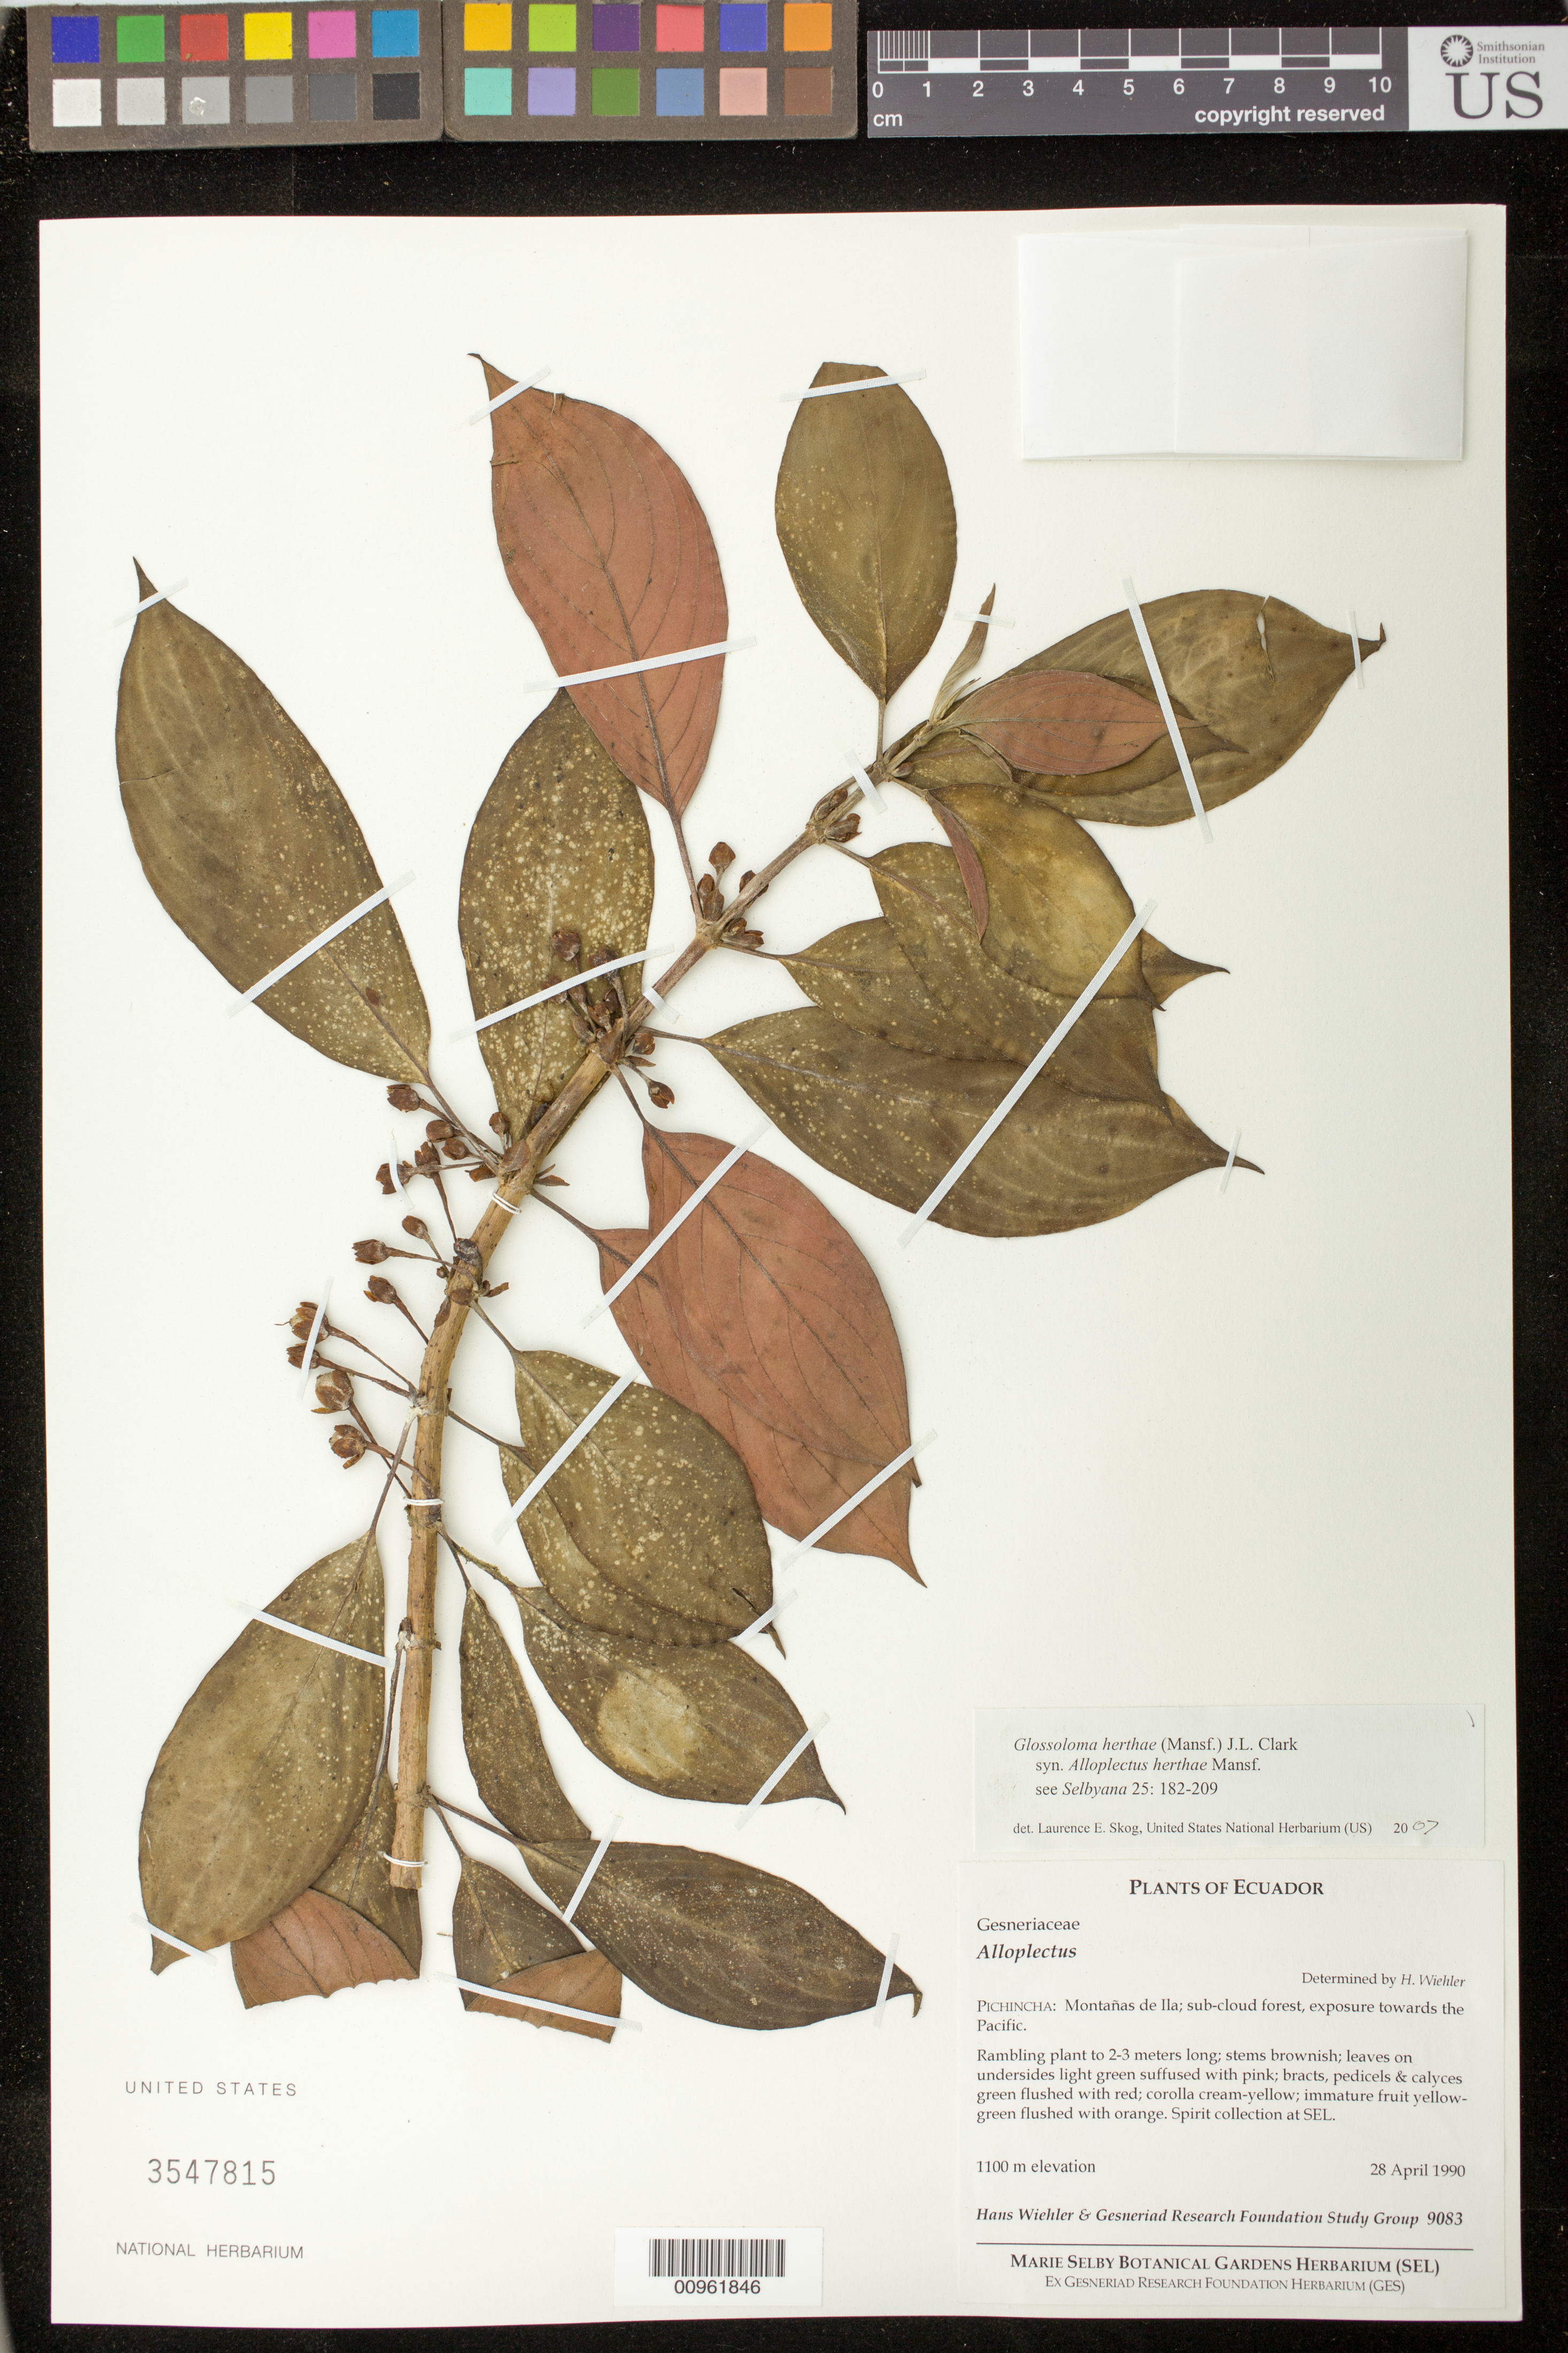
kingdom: Plantae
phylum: Tracheophyta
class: Magnoliopsida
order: Lamiales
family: Gesneriaceae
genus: Glossoloma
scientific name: Glossoloma herthae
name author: (Mansf.) J.L. Clark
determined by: Skog, Laurence E.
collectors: H. J. Wiehler & GRF Study Group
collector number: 9083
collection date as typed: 28 Apr 1990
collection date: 1990-04-28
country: Ecuador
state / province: Pichincha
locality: Pichincha: Montañas de Ila; sub-cloud forest, exposure towards the Pacific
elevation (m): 1100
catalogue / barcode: US 3547815